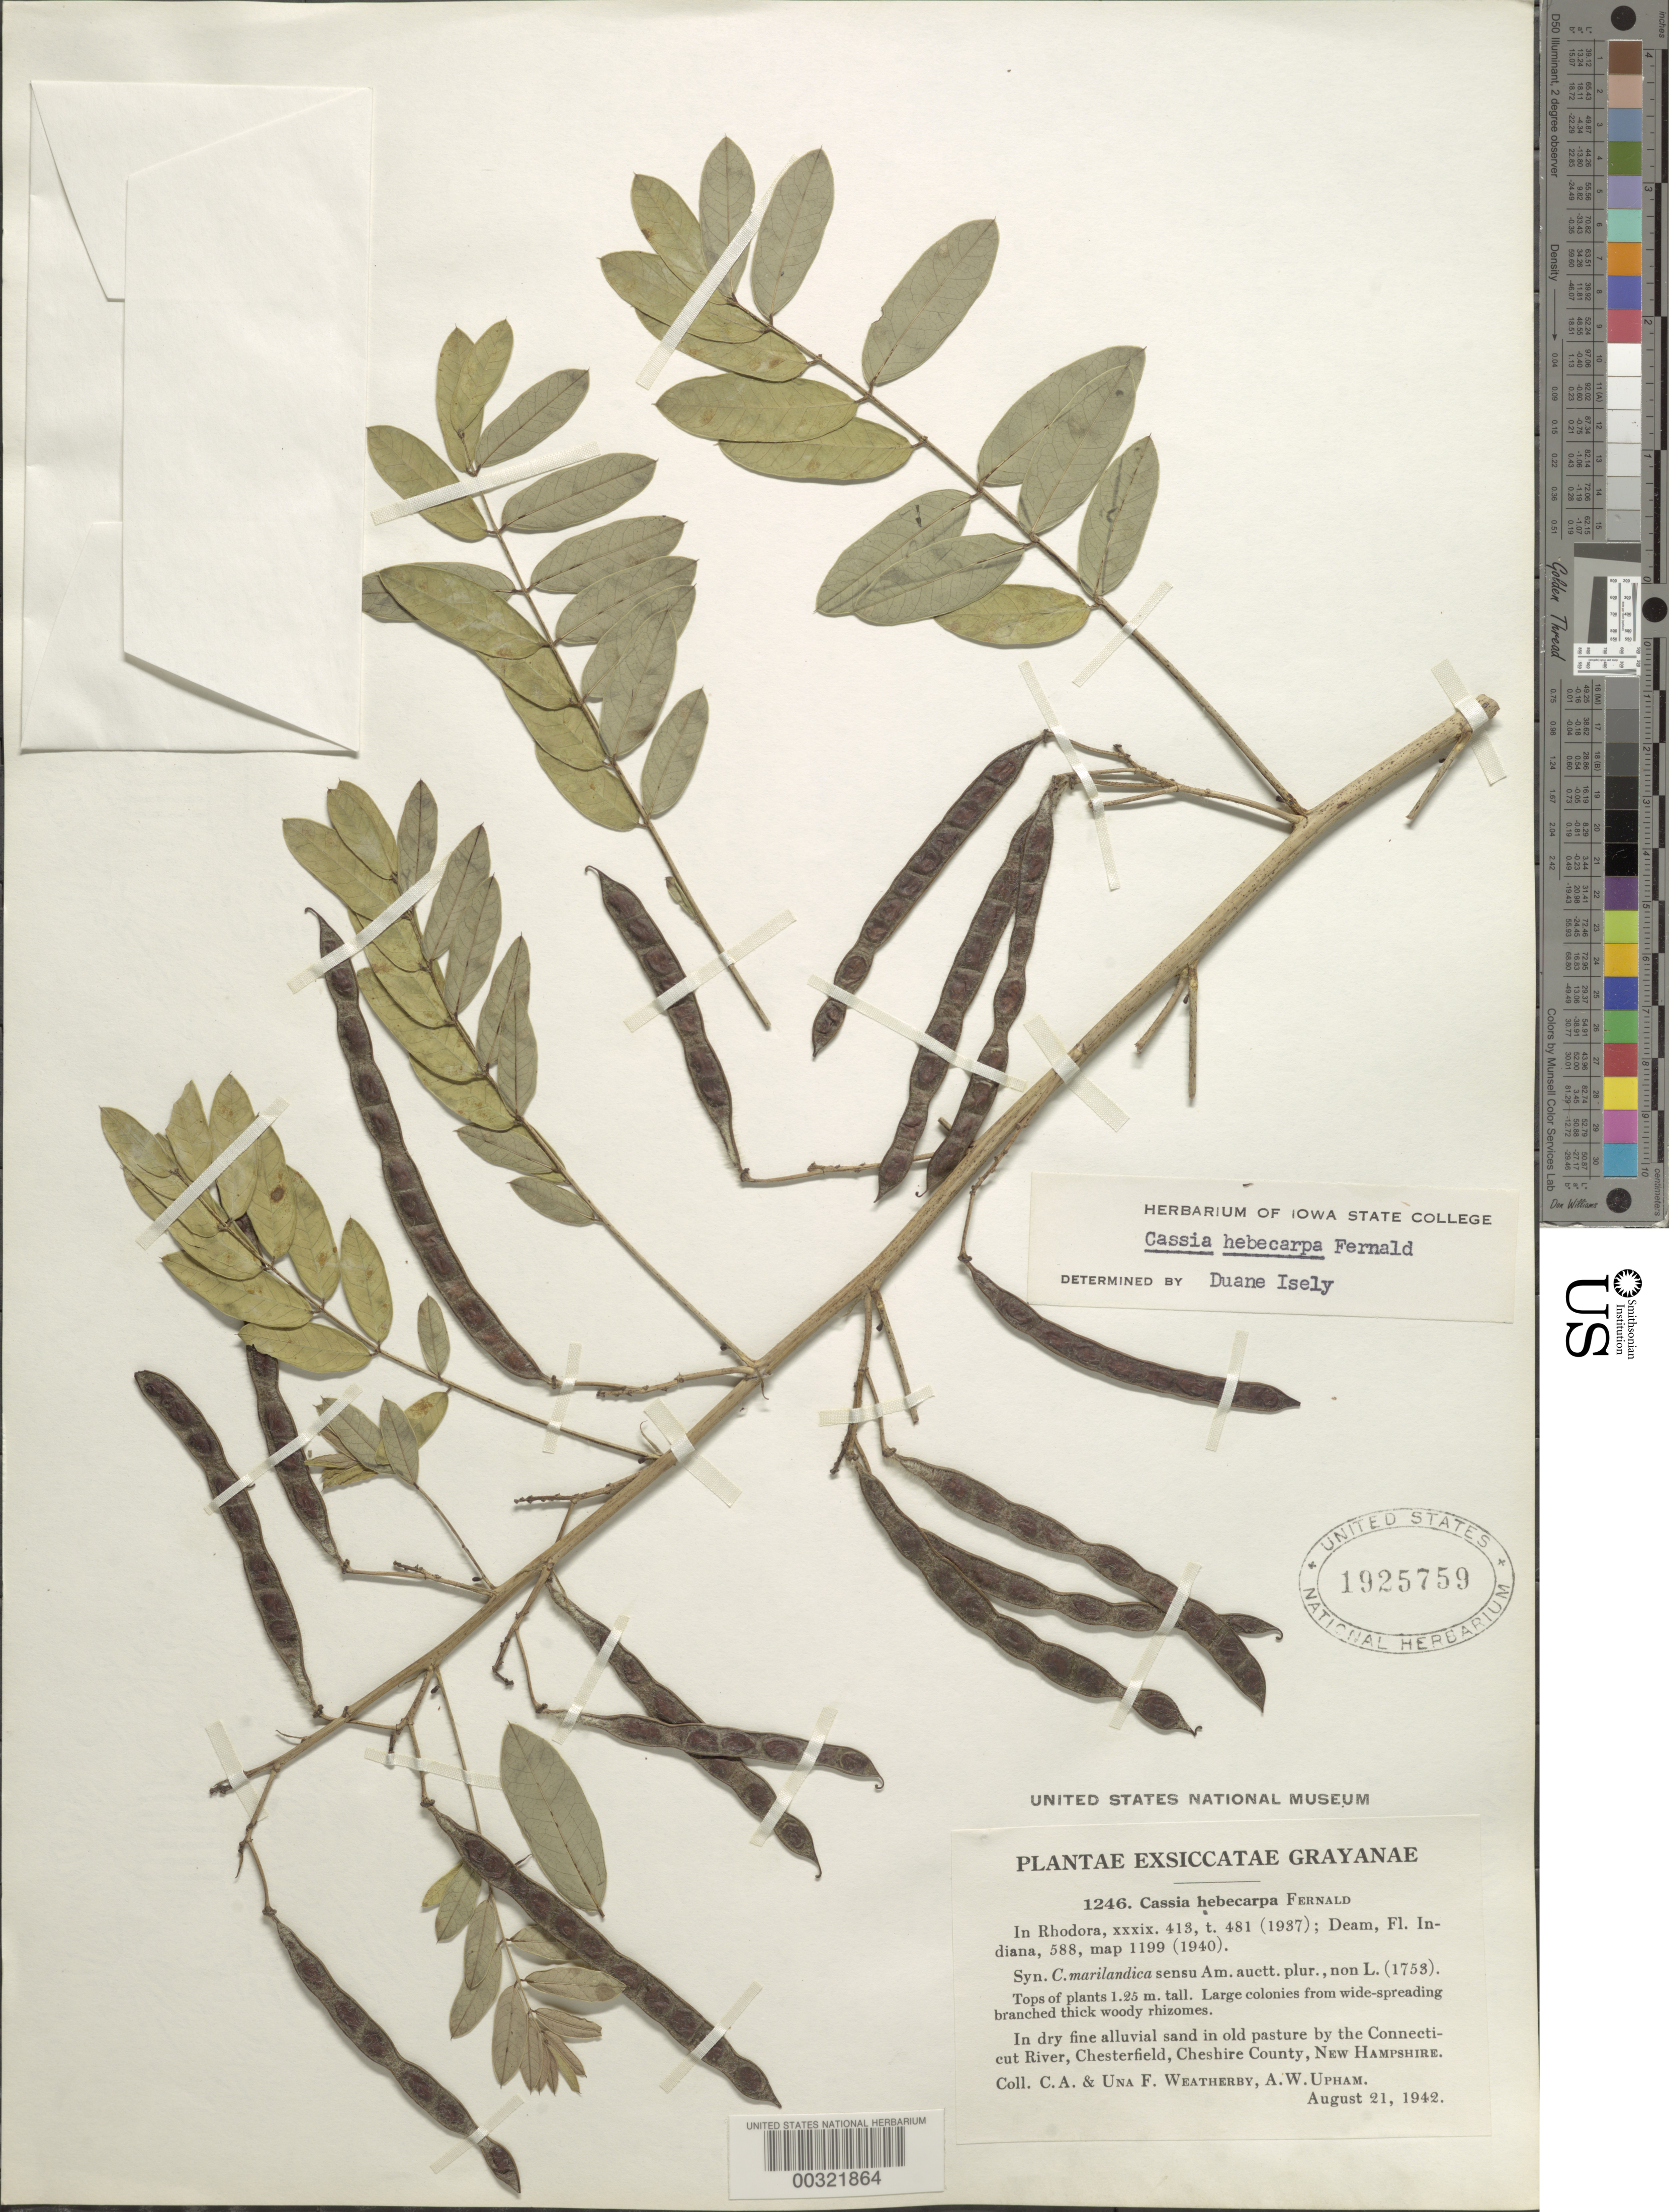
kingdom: Plantae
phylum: Tracheophyta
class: Magnoliopsida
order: Fabales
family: Fabaceae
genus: Senna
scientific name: Senna hebecarpa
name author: (Fernald) H.S. Irwin & Barneby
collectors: C. A. Weatherby & U. L. Weatherby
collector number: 1246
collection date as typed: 21 Aug 1942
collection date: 1942-08-21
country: United States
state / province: New Hampshire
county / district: Cheshire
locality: By connecticut river, chesterfield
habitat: Dry fine alluvial sand in old pasture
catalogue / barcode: US 1925759